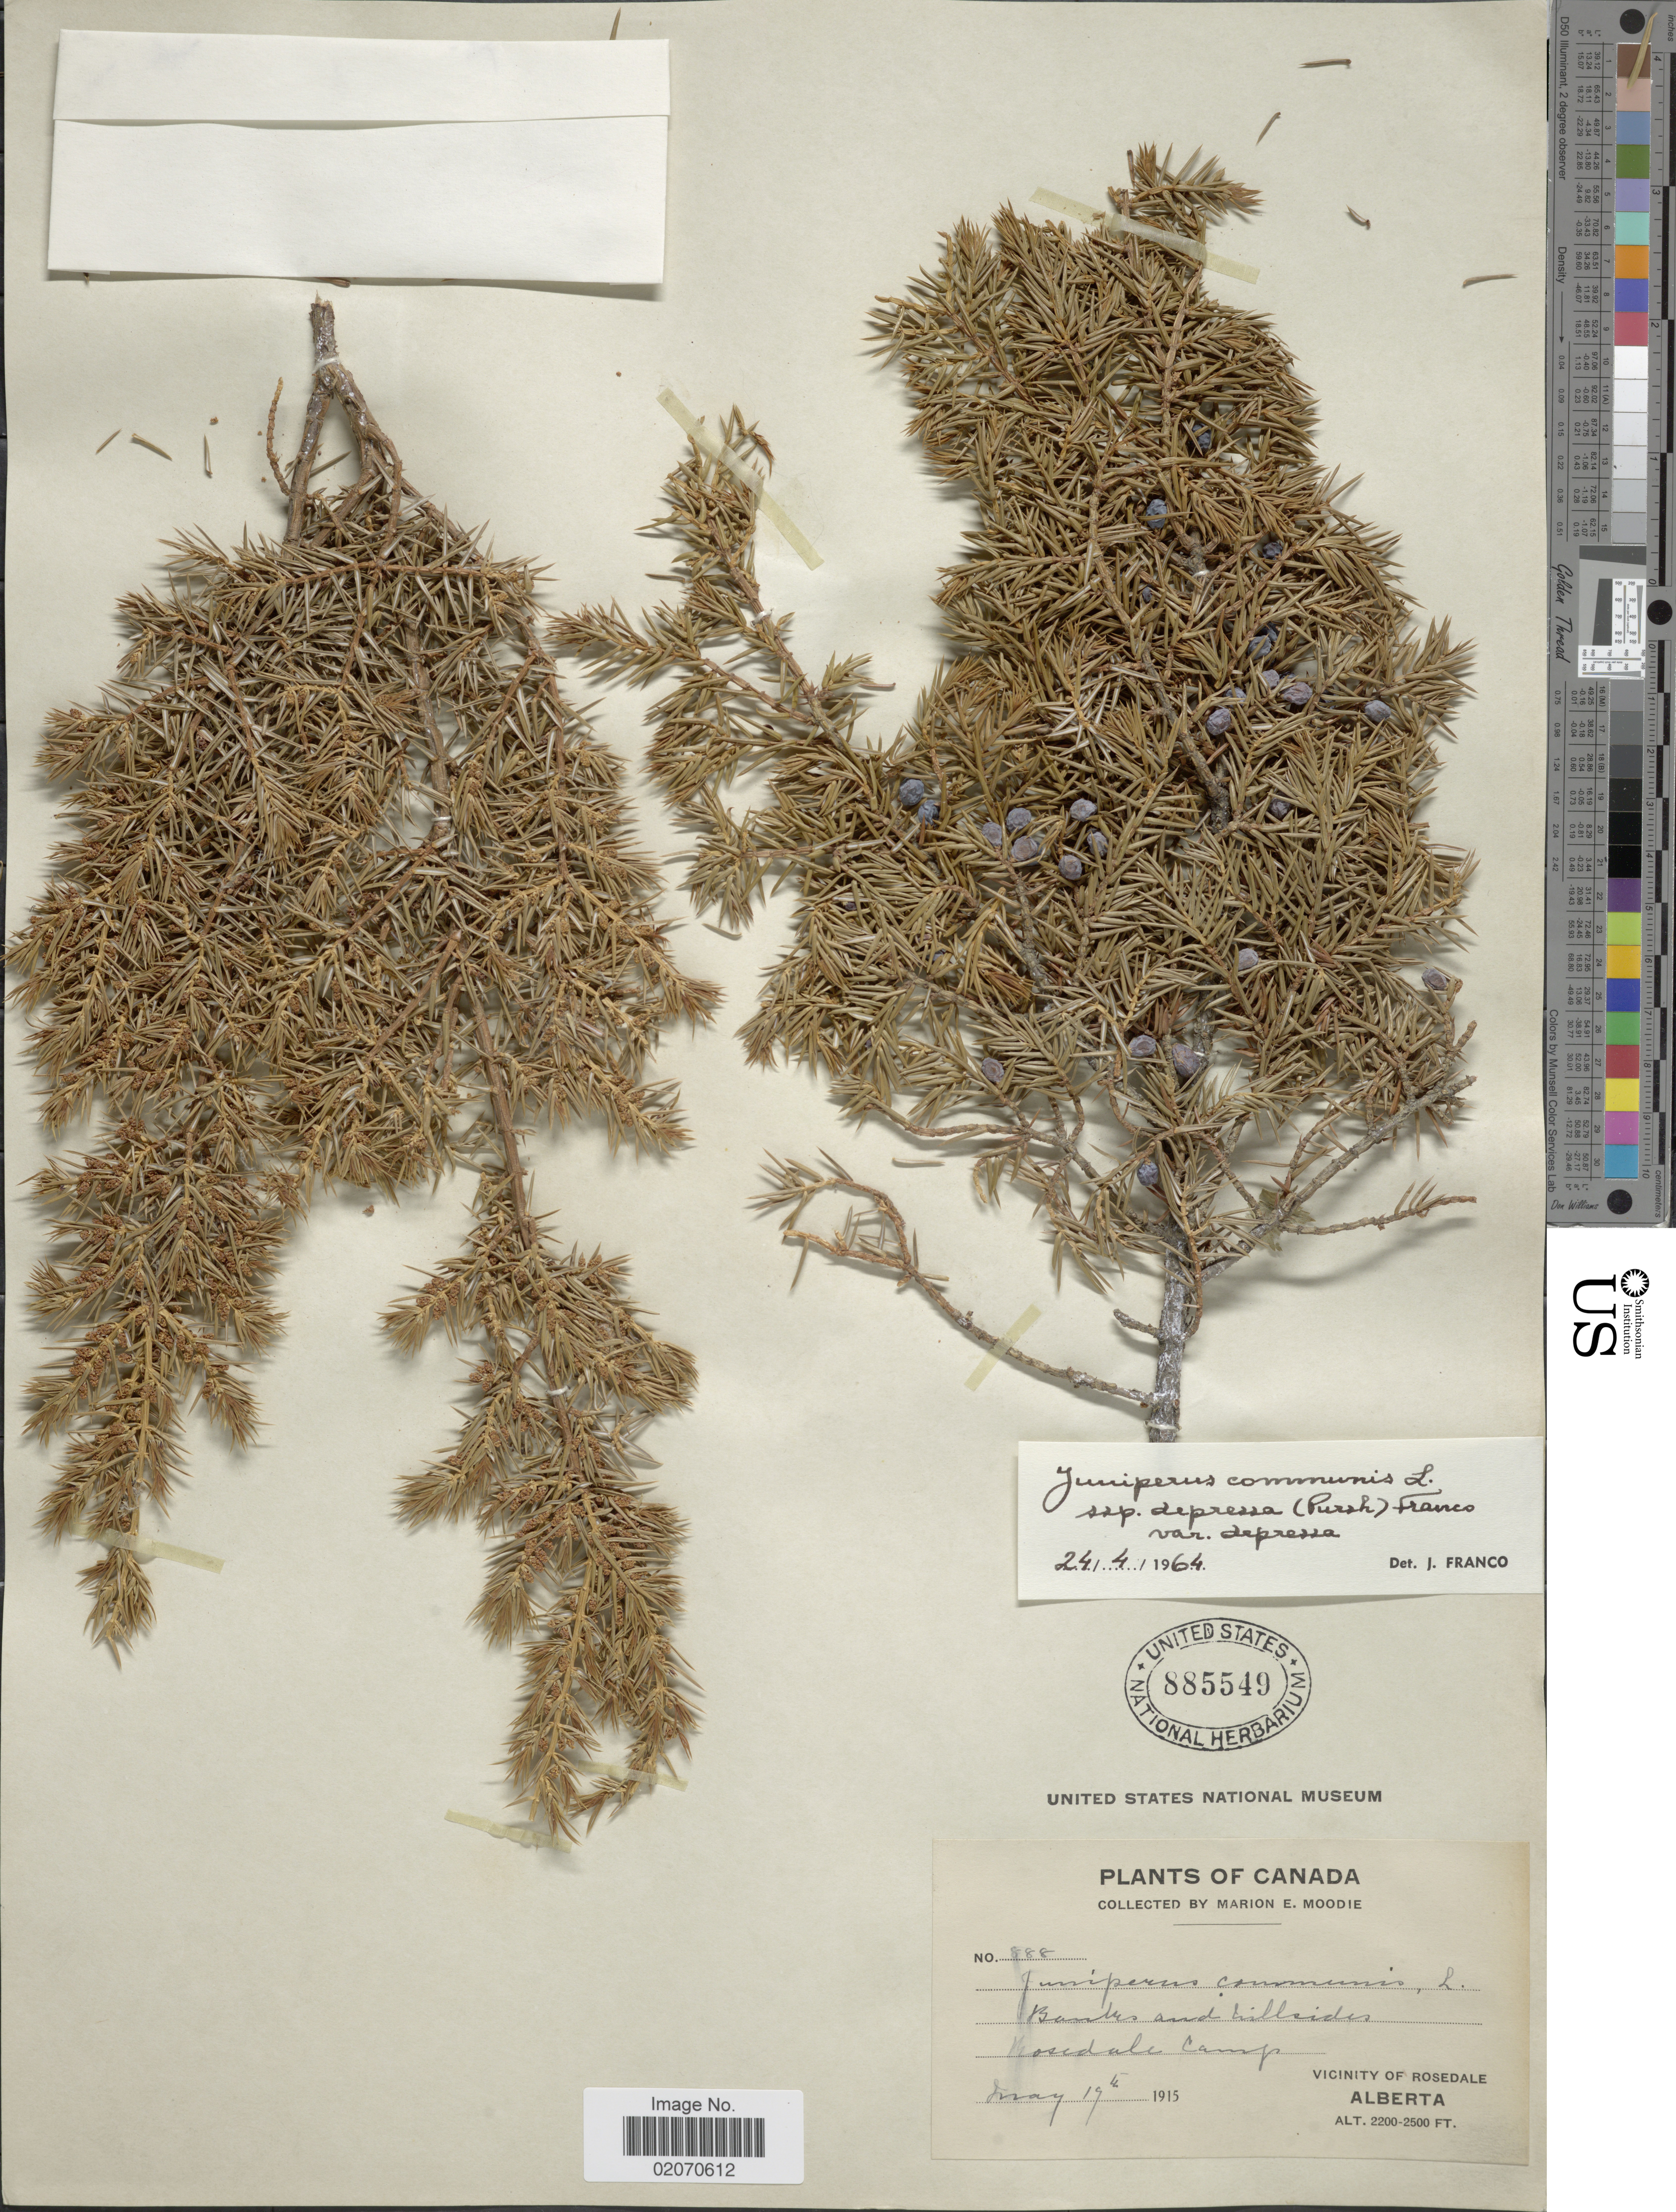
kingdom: Plantae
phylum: Tracheophyta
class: Pinopsida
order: Pinales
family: Cupressaceae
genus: Juniperus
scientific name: Juniperus communis var. depressa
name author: Pursh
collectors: M. E. Moodie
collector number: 888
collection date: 1915-05-19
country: Canada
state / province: Alberta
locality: Vicinity of Rosedale, Rosedale Camp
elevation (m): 671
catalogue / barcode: US 885549